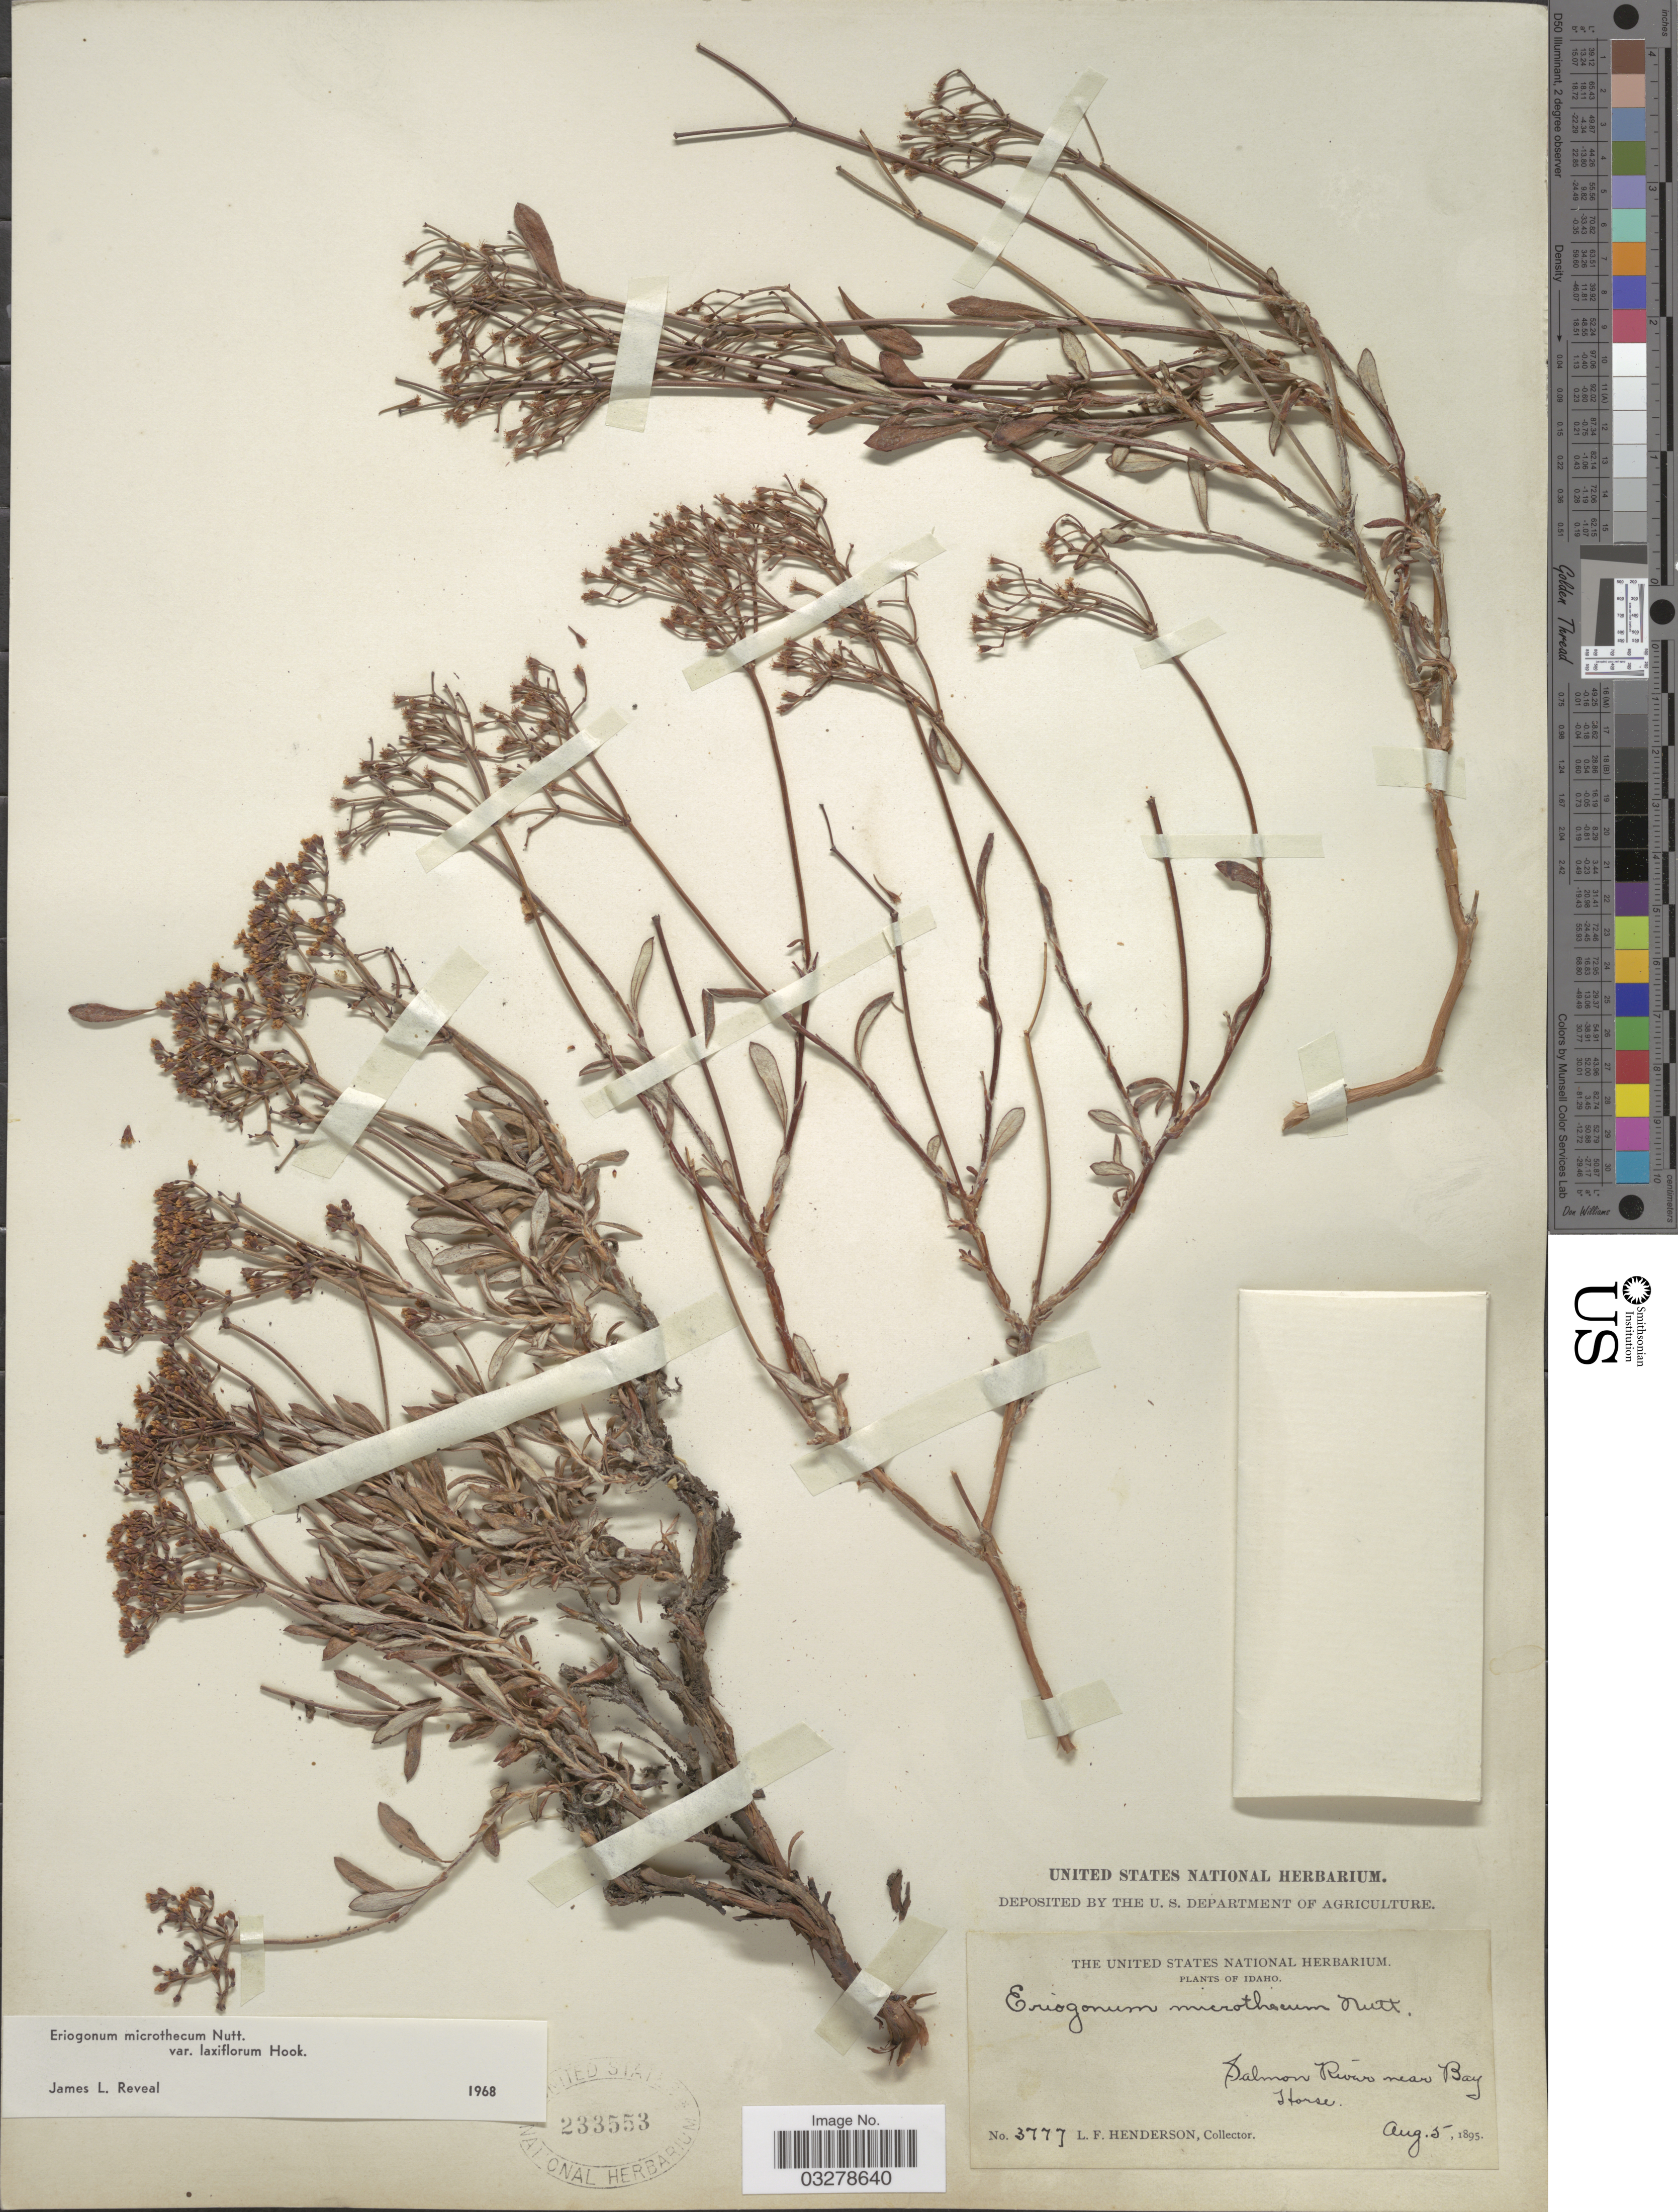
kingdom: Plantae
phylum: Tracheophyta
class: Magnoliopsida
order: Caryophyllales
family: Polygonaceae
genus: Eriogonum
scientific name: Eriogonum microtheca var. laxiflorum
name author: Hook.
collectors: L. Henderson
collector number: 3777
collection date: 1895-08-05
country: United States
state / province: Idaho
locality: Salmon River near Bay Horse.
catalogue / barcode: US 233553